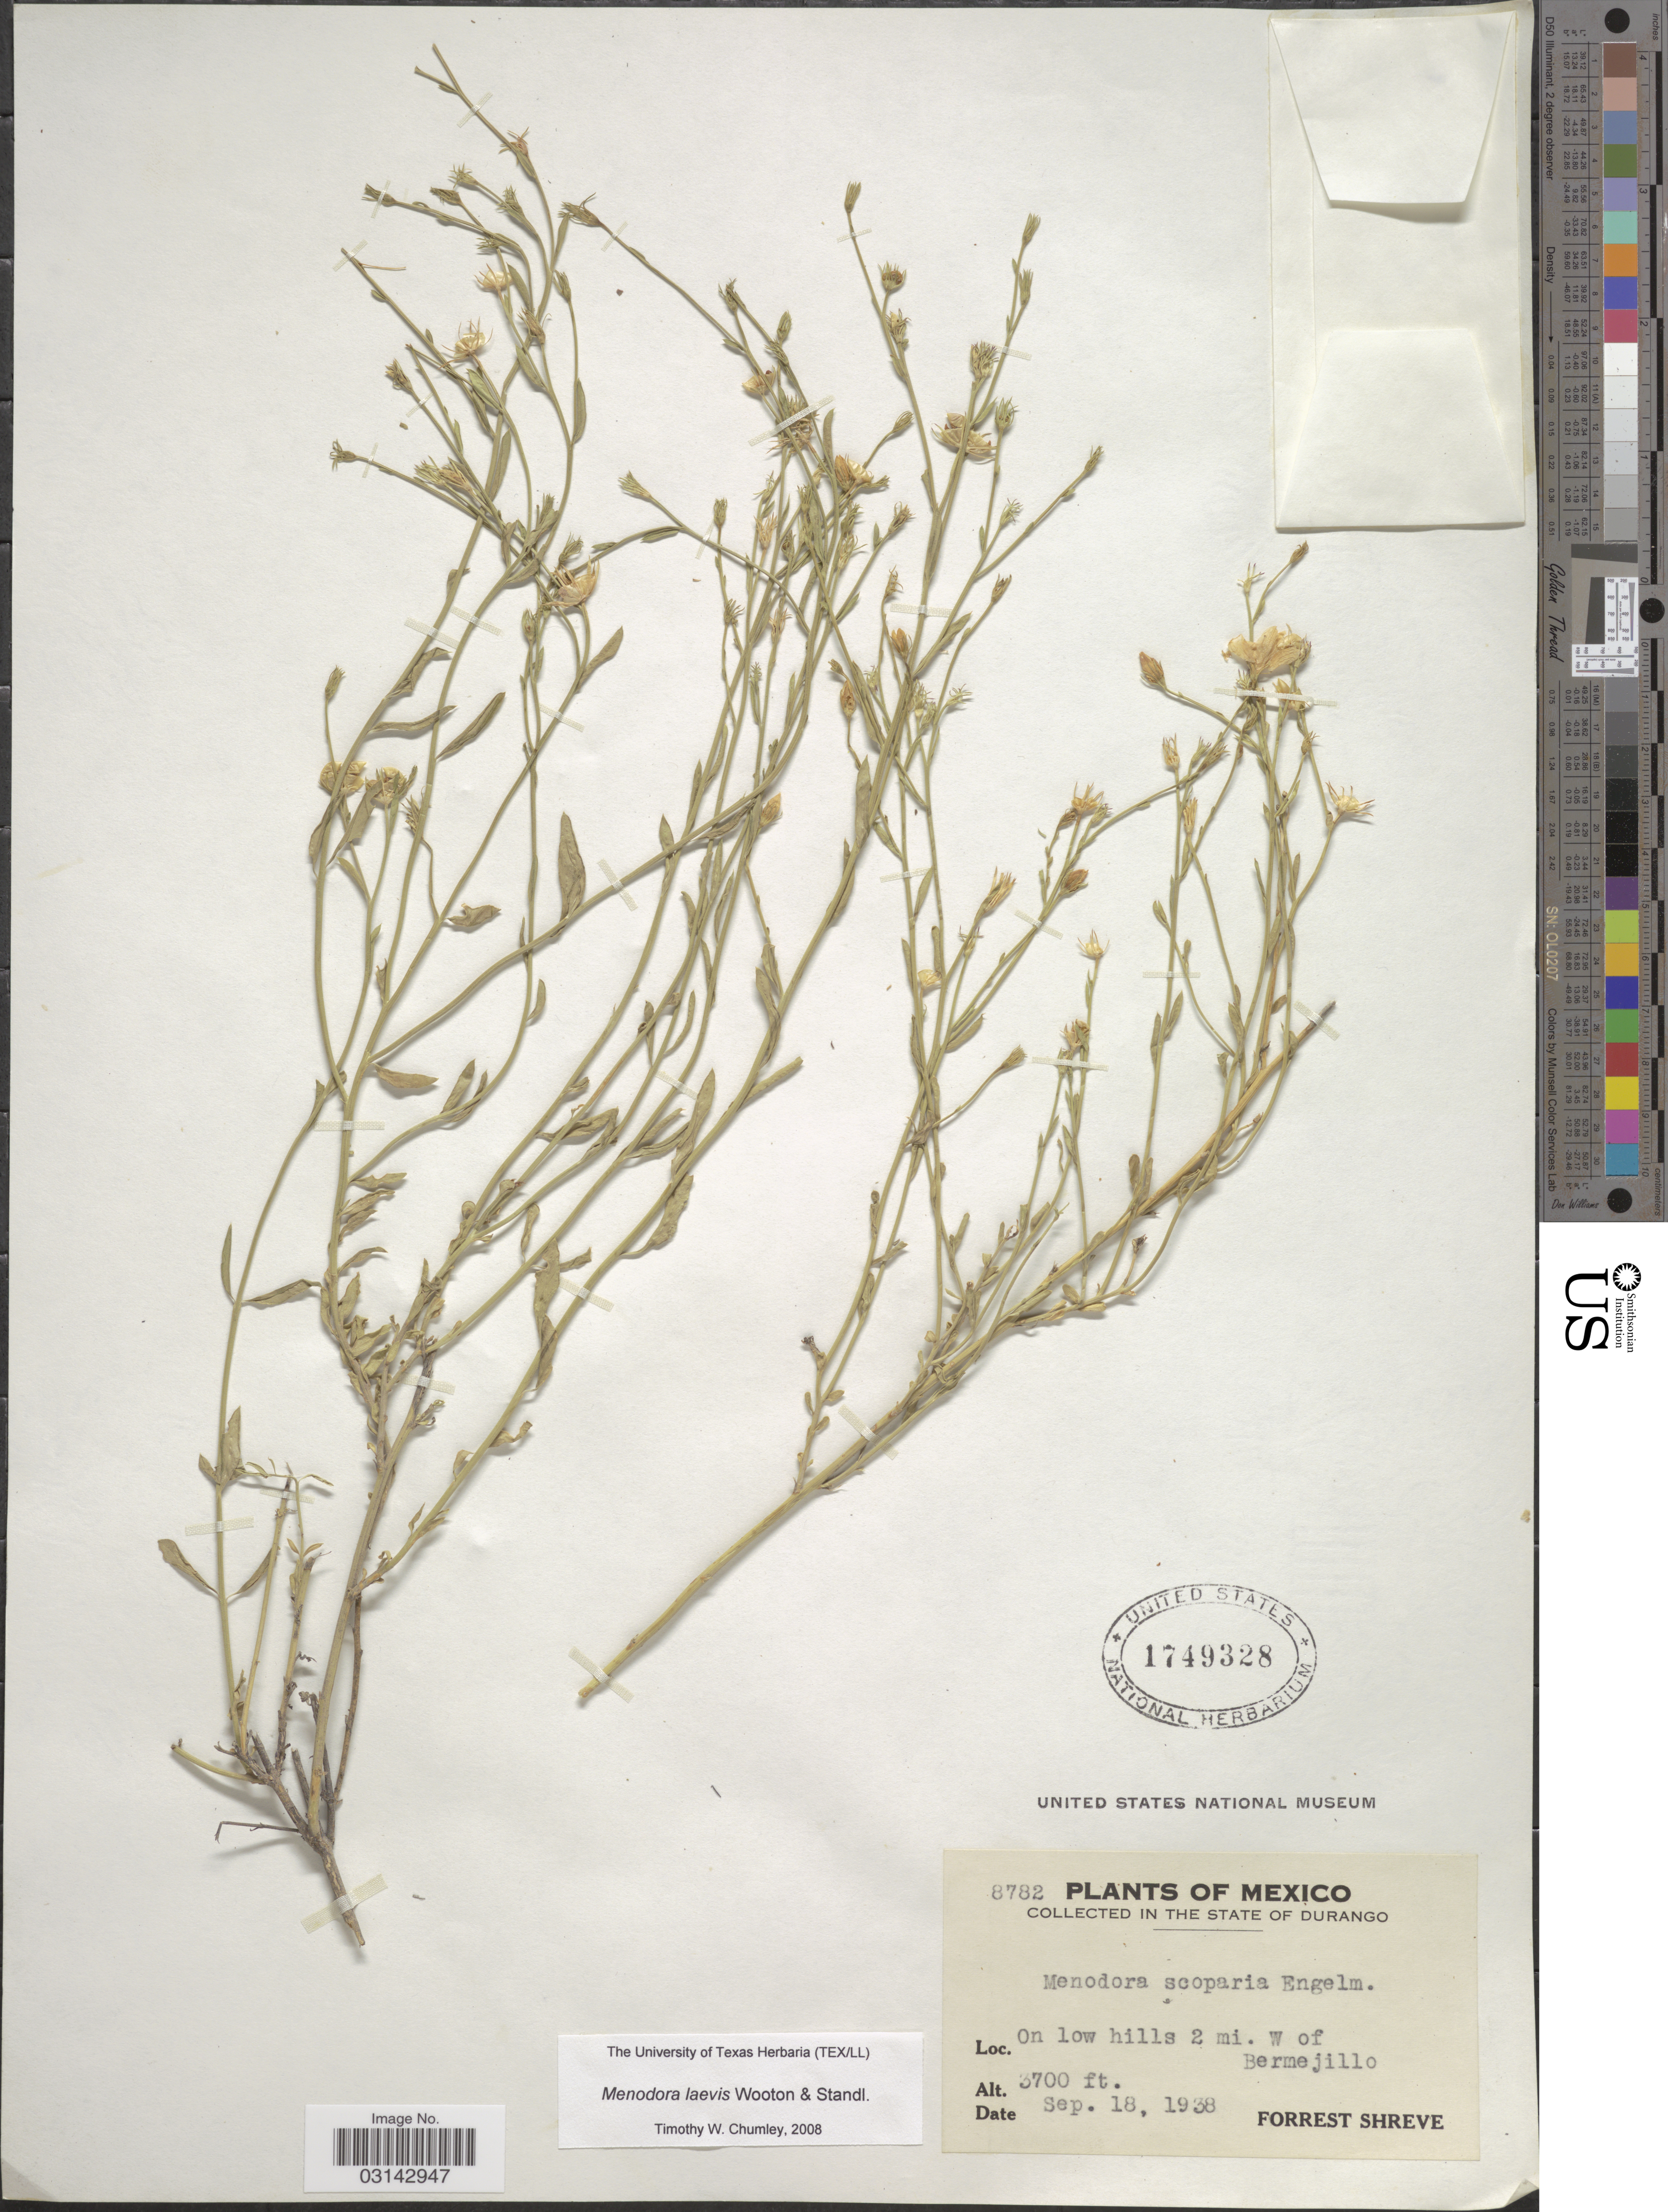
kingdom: Plantae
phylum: Tracheophyta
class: Magnoliopsida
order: Lamiales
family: Oleaceae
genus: Menodora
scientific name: Menodora laevis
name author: Wooton & Standl.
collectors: F. Shreve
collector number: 8782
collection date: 1938-09-18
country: Mexico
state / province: Durango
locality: On low hills 2 mi W of Bermejillo.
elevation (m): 1128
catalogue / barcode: US 1749328